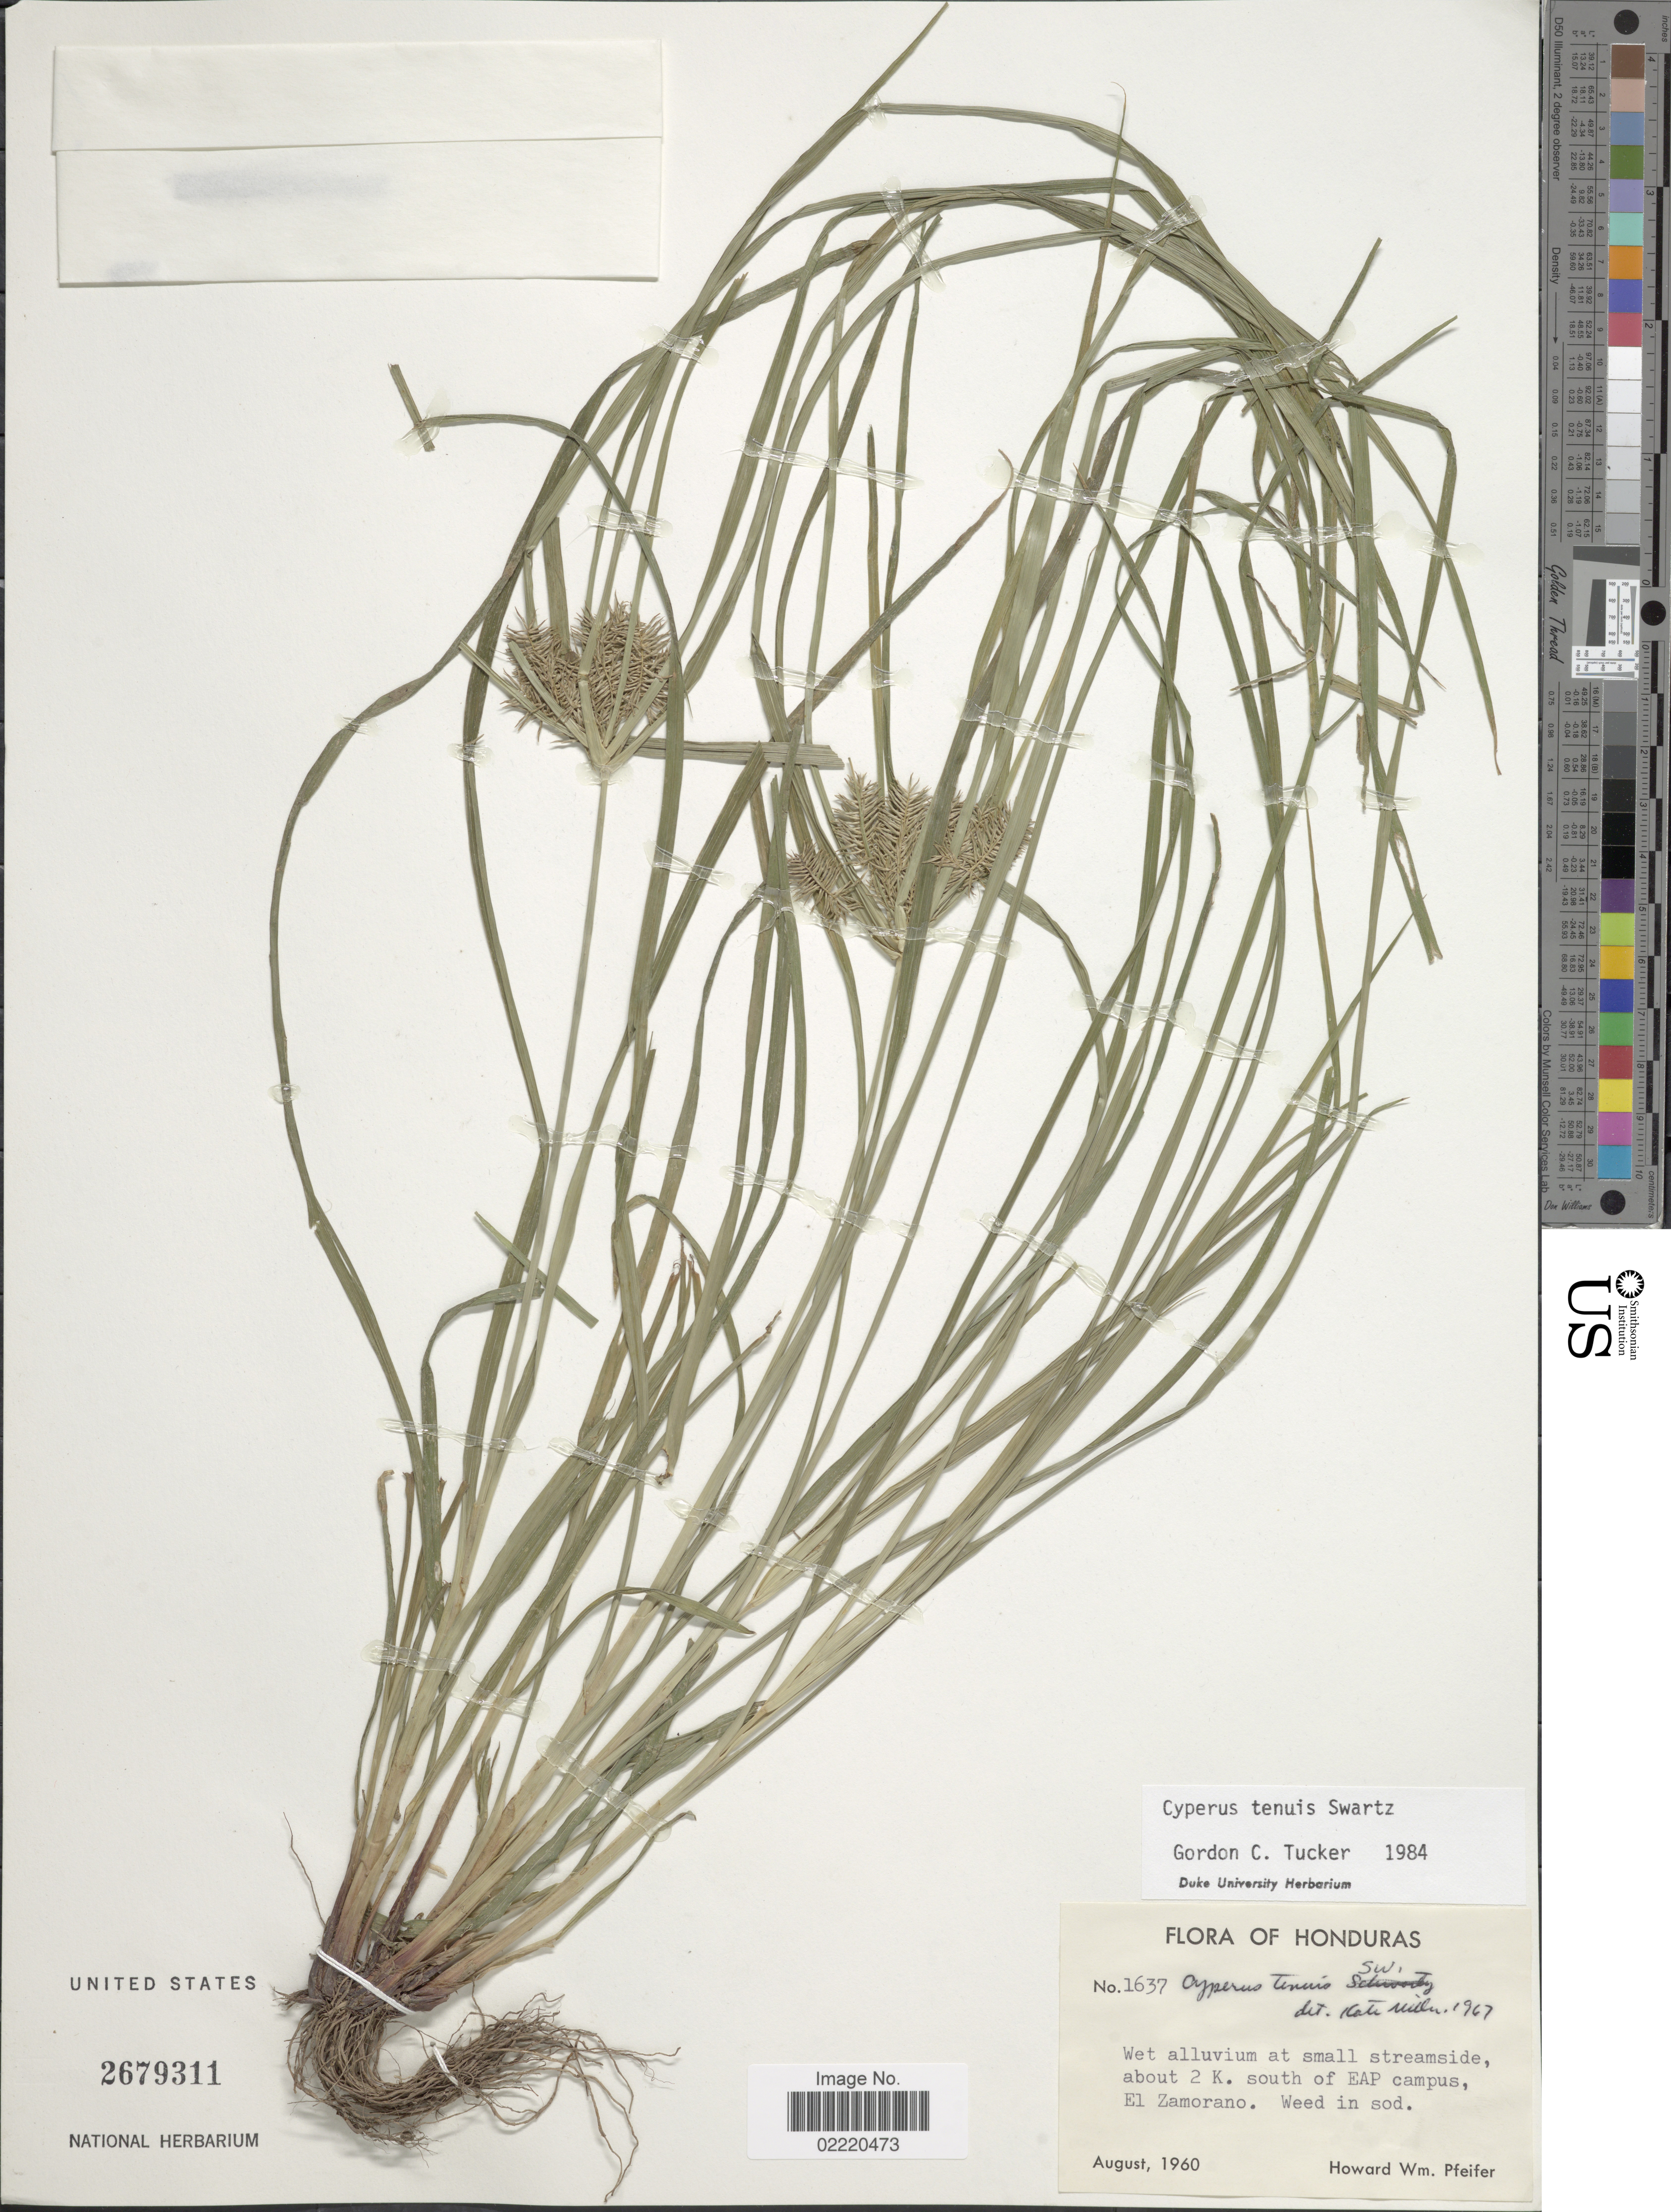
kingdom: Plantae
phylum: Tracheophyta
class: Liliopsida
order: Poales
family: Cyperaceae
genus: Cyperus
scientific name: Cyperus tenuis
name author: Sw.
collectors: H. W. Pfeifer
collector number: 1637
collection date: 1960-08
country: Honduras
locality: Wet alluvium at small streamside, about 2 K. south of EAP campus, El Zamorano.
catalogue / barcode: US 2679311